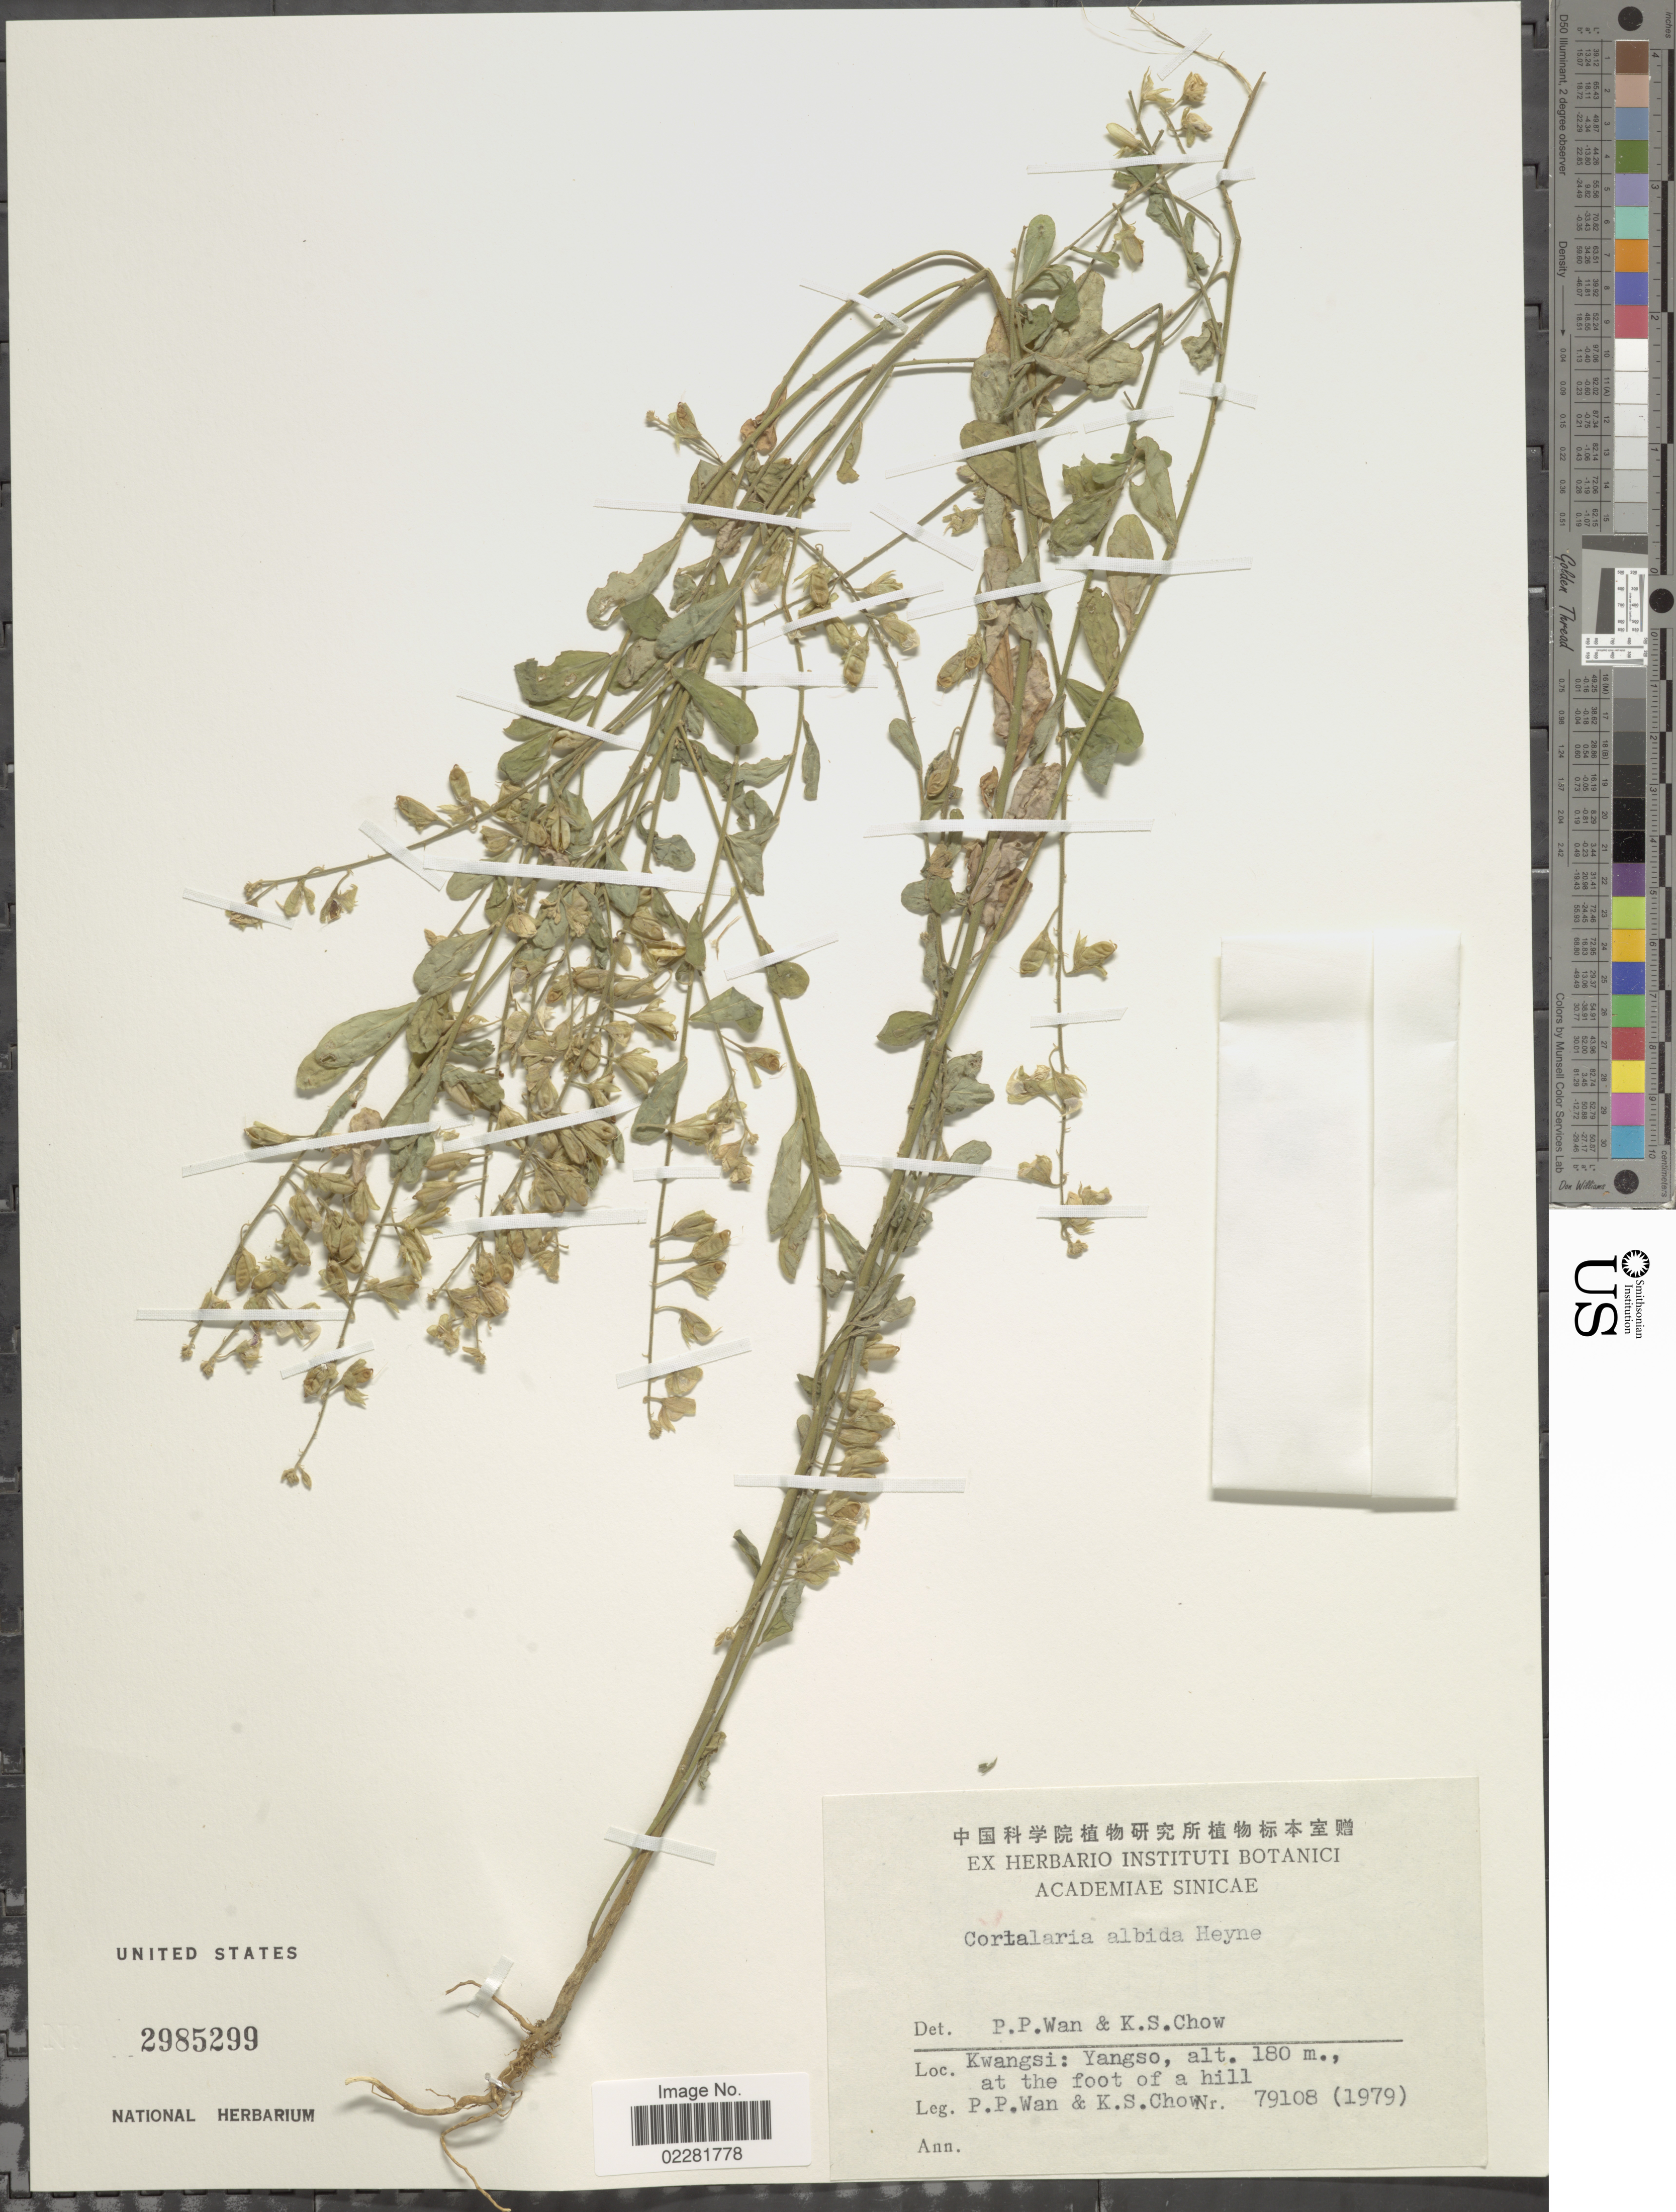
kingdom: Plantae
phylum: Tracheophyta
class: Magnoliopsida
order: Fabales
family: Fabaceae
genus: Crotalaria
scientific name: Crotalaria albida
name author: B. Heyne ex Roth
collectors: P. Wan & K. S. Chow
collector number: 79108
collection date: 1979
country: China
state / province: Guangxi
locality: Kwangsi, Yangso, at foot of a hill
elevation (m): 180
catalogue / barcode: US 2985299